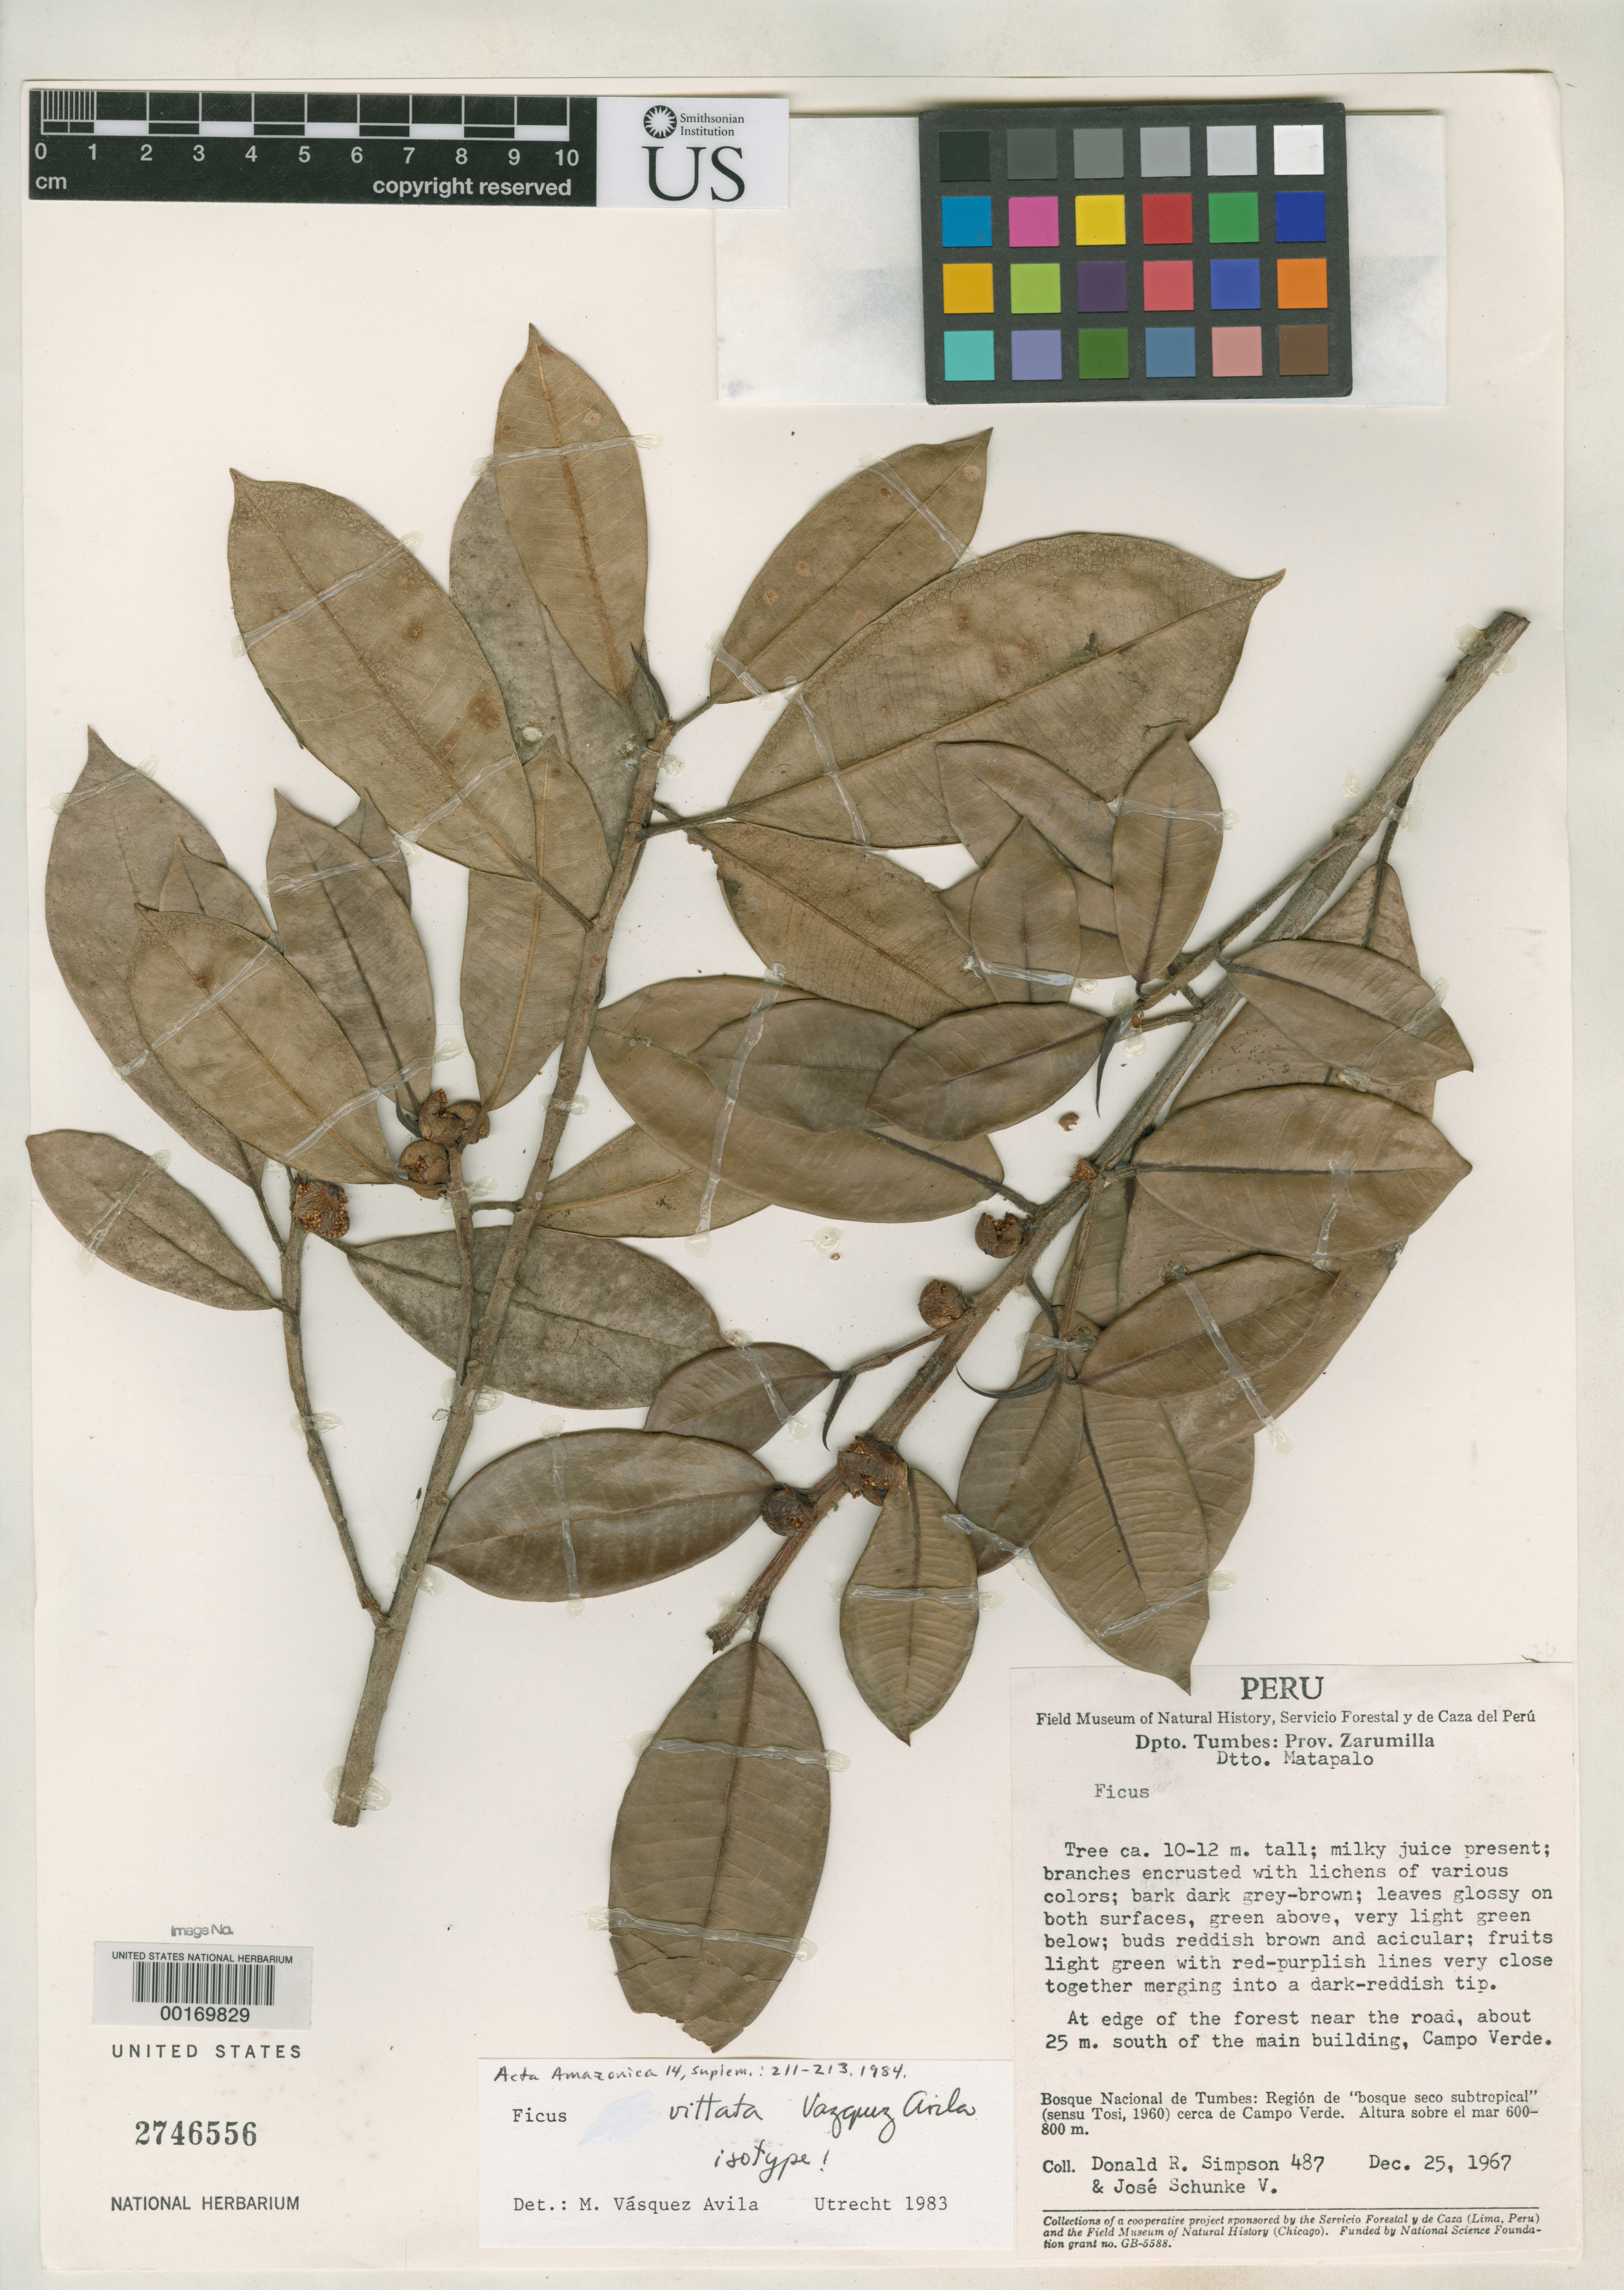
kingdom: Plantae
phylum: Tracheophyta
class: Magnoliopsida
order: Rosales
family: Moraceae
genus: Ficus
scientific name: Ficus vittata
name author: Vázq. Avila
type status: Isotype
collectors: D. R. Simpson & J. Schunke Vigo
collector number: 487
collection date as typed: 25 Dec 1967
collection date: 1967-12-25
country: Peru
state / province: Tumbes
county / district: Zarumilla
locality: Matapalo District, edge of forest near road, ca. 25 m S of main building, Campo Verde, Tumbes National Forest.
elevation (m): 600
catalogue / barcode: US 2746556